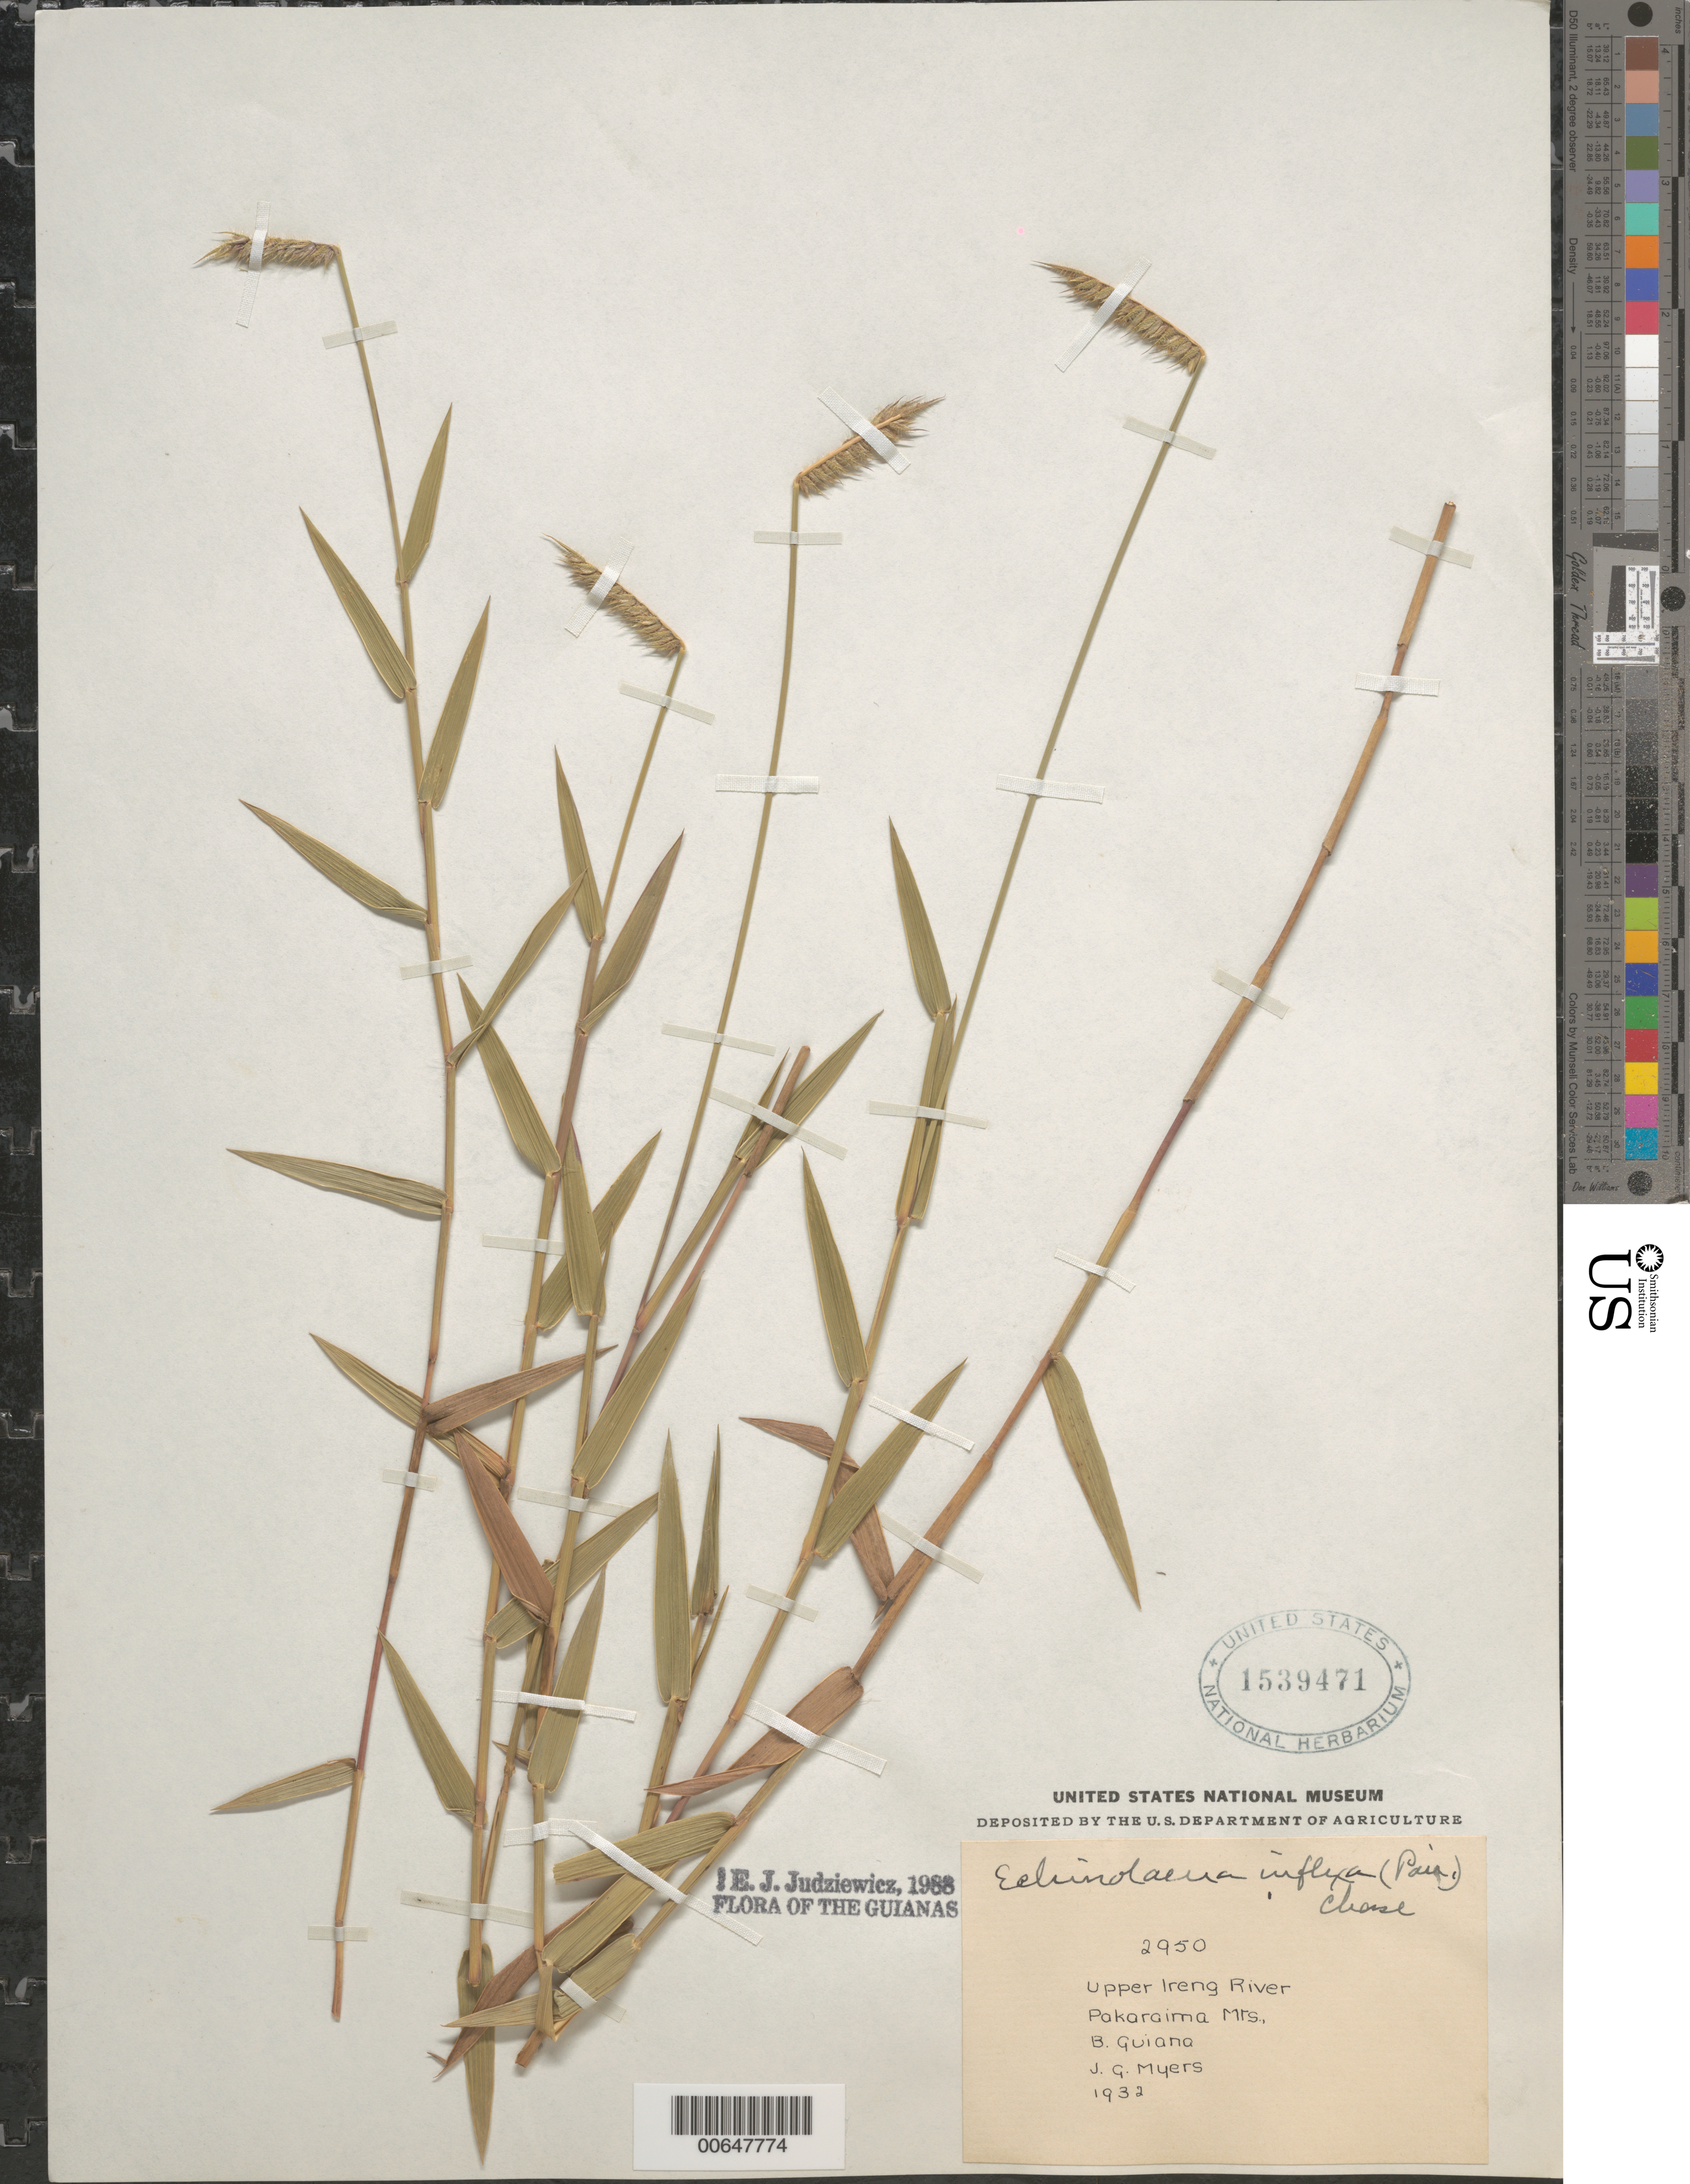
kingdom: Plantae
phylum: Tracheophyta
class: Liliopsida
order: Poales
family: Poaceae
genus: Echinolaena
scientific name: Echinolaena inflexa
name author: (Poir.) Chase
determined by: Judziewicz, E. J.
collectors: J. Myers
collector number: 2950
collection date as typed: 1932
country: Guyana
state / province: Cuyuni-Mazaruni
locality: Pakaraima Mts., Upper Ireng River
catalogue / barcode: US 1539471